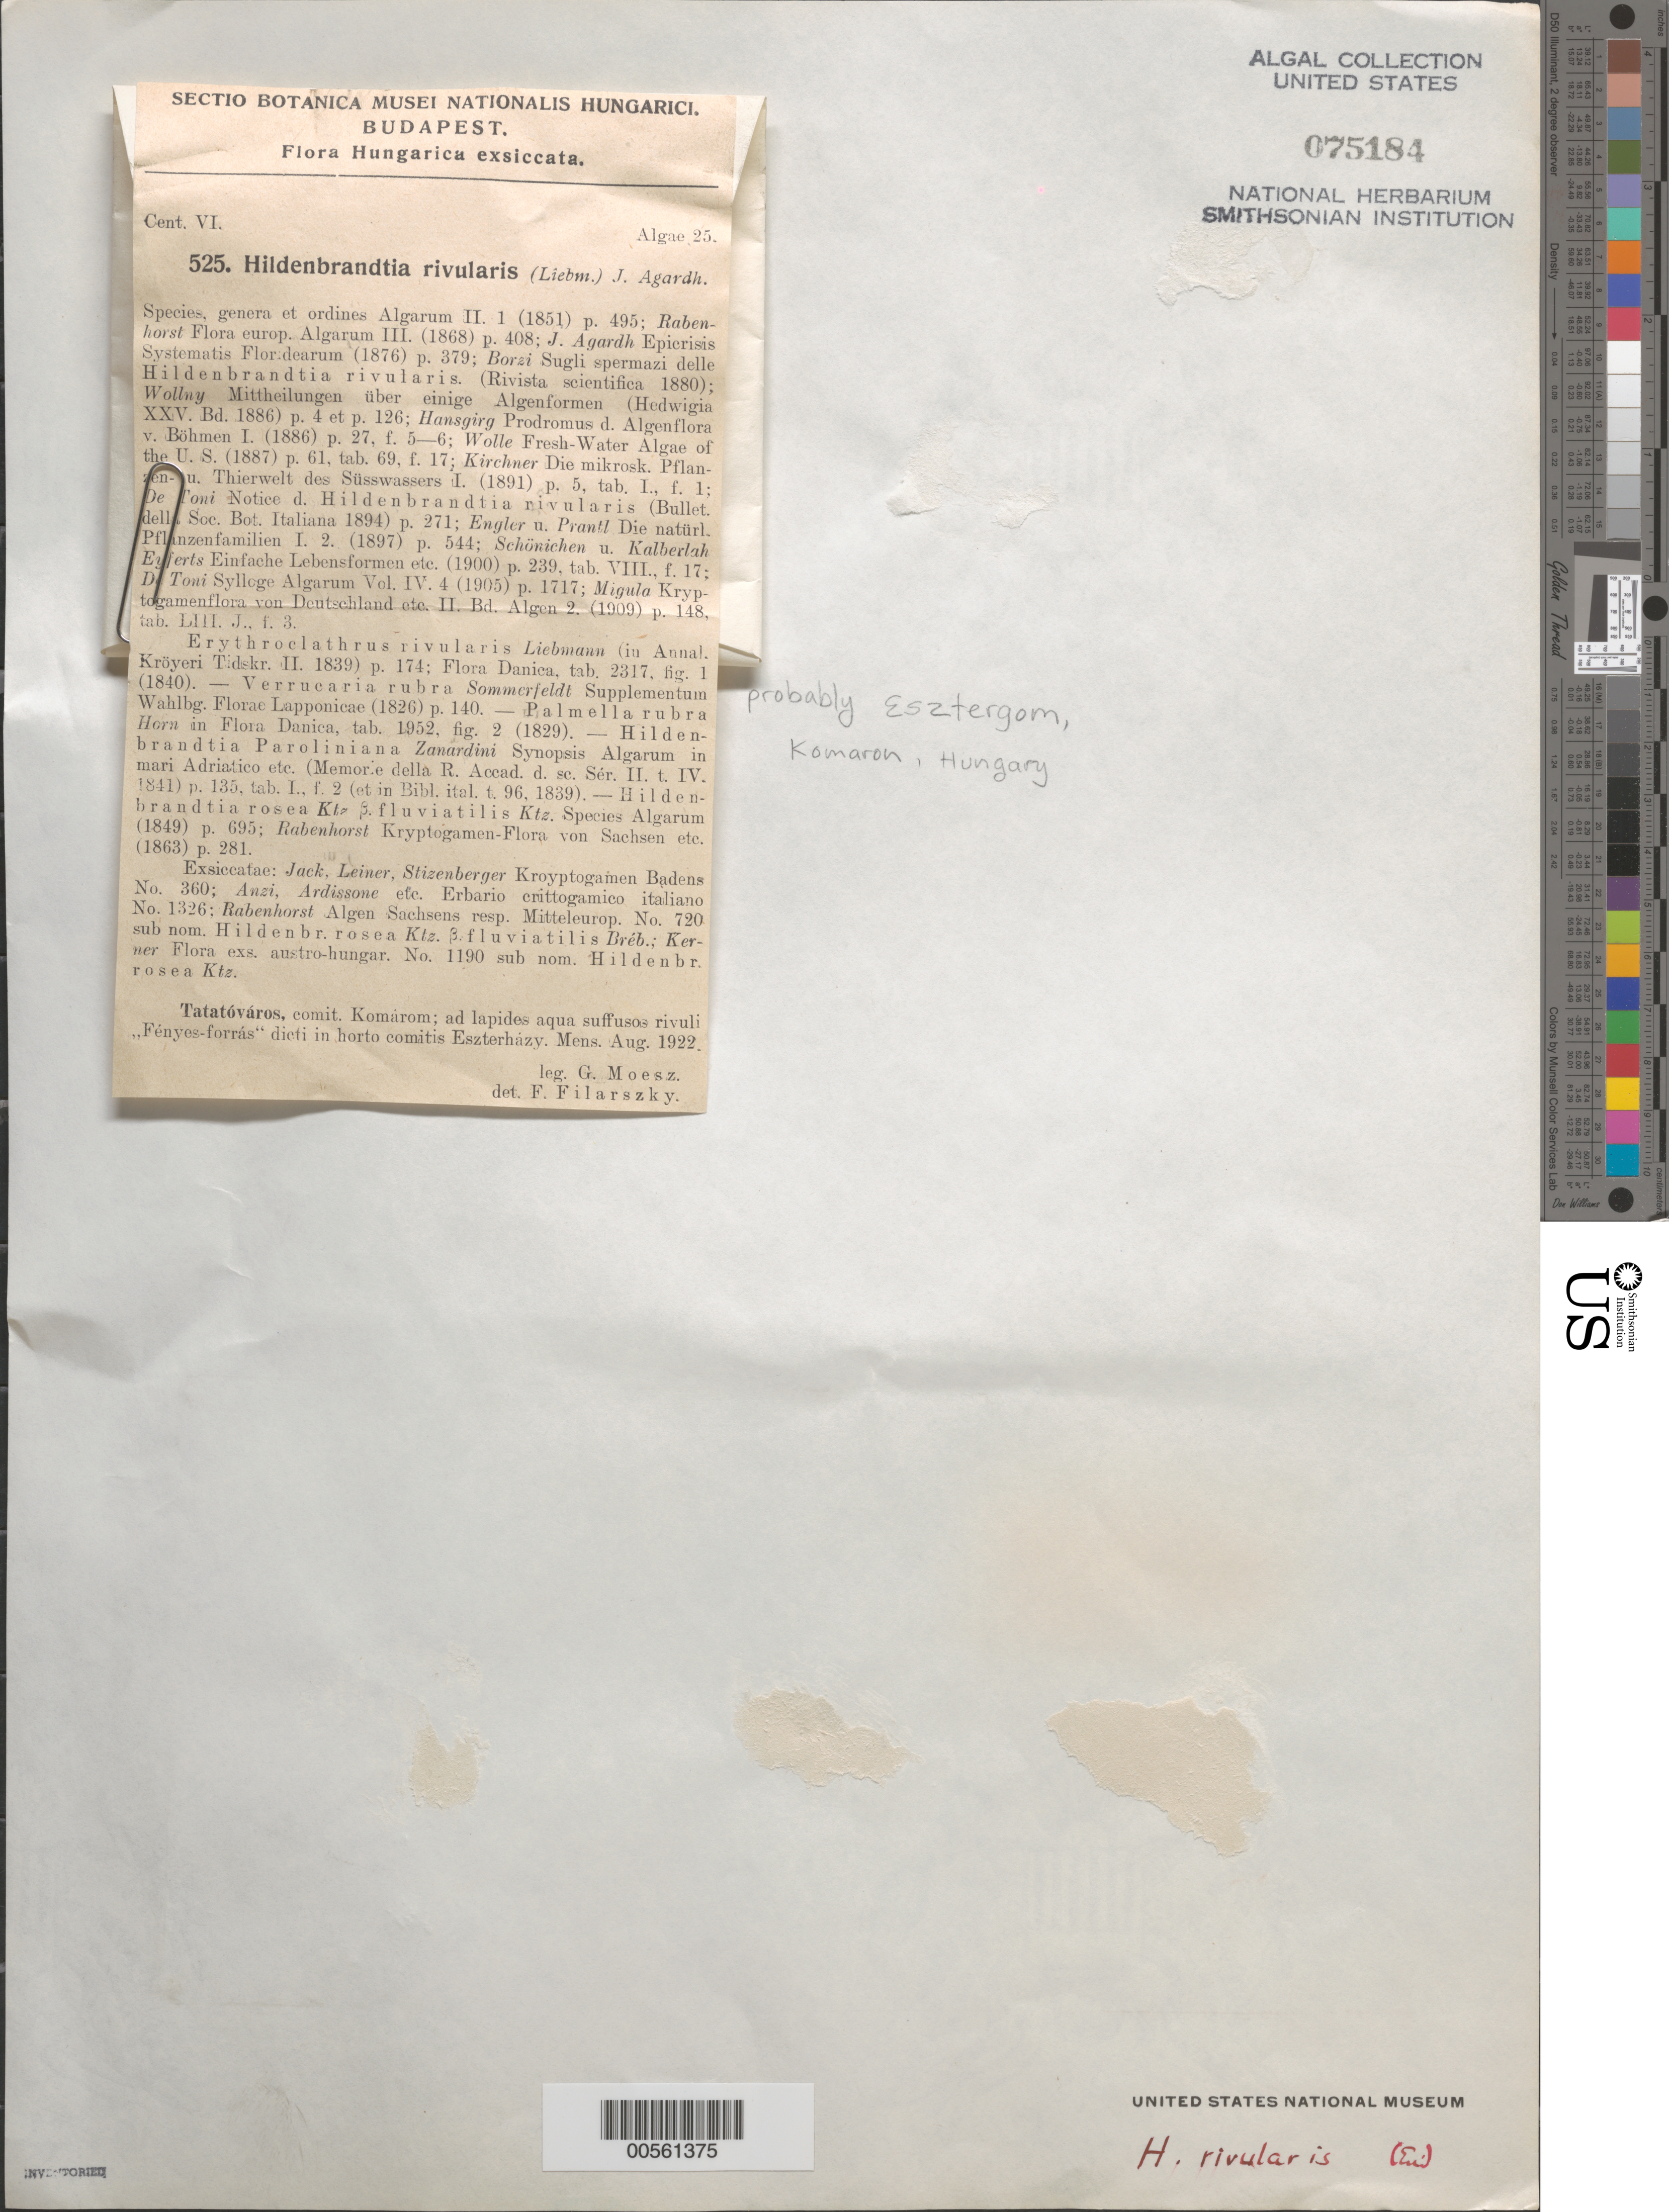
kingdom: Plantae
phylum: Rhodophyta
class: Florideophyceae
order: Hildenbrandiales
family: Hildenbrandiaceae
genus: Hildenbrandia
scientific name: Hildenbrandia rivularis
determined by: Filarszky, N.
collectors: G. Moesz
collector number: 525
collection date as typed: Aug 1922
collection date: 1922-08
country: Hungary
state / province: Komárom-Esztergom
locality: Fenyes-forras, eszterhazy, komarom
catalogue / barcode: US 75184